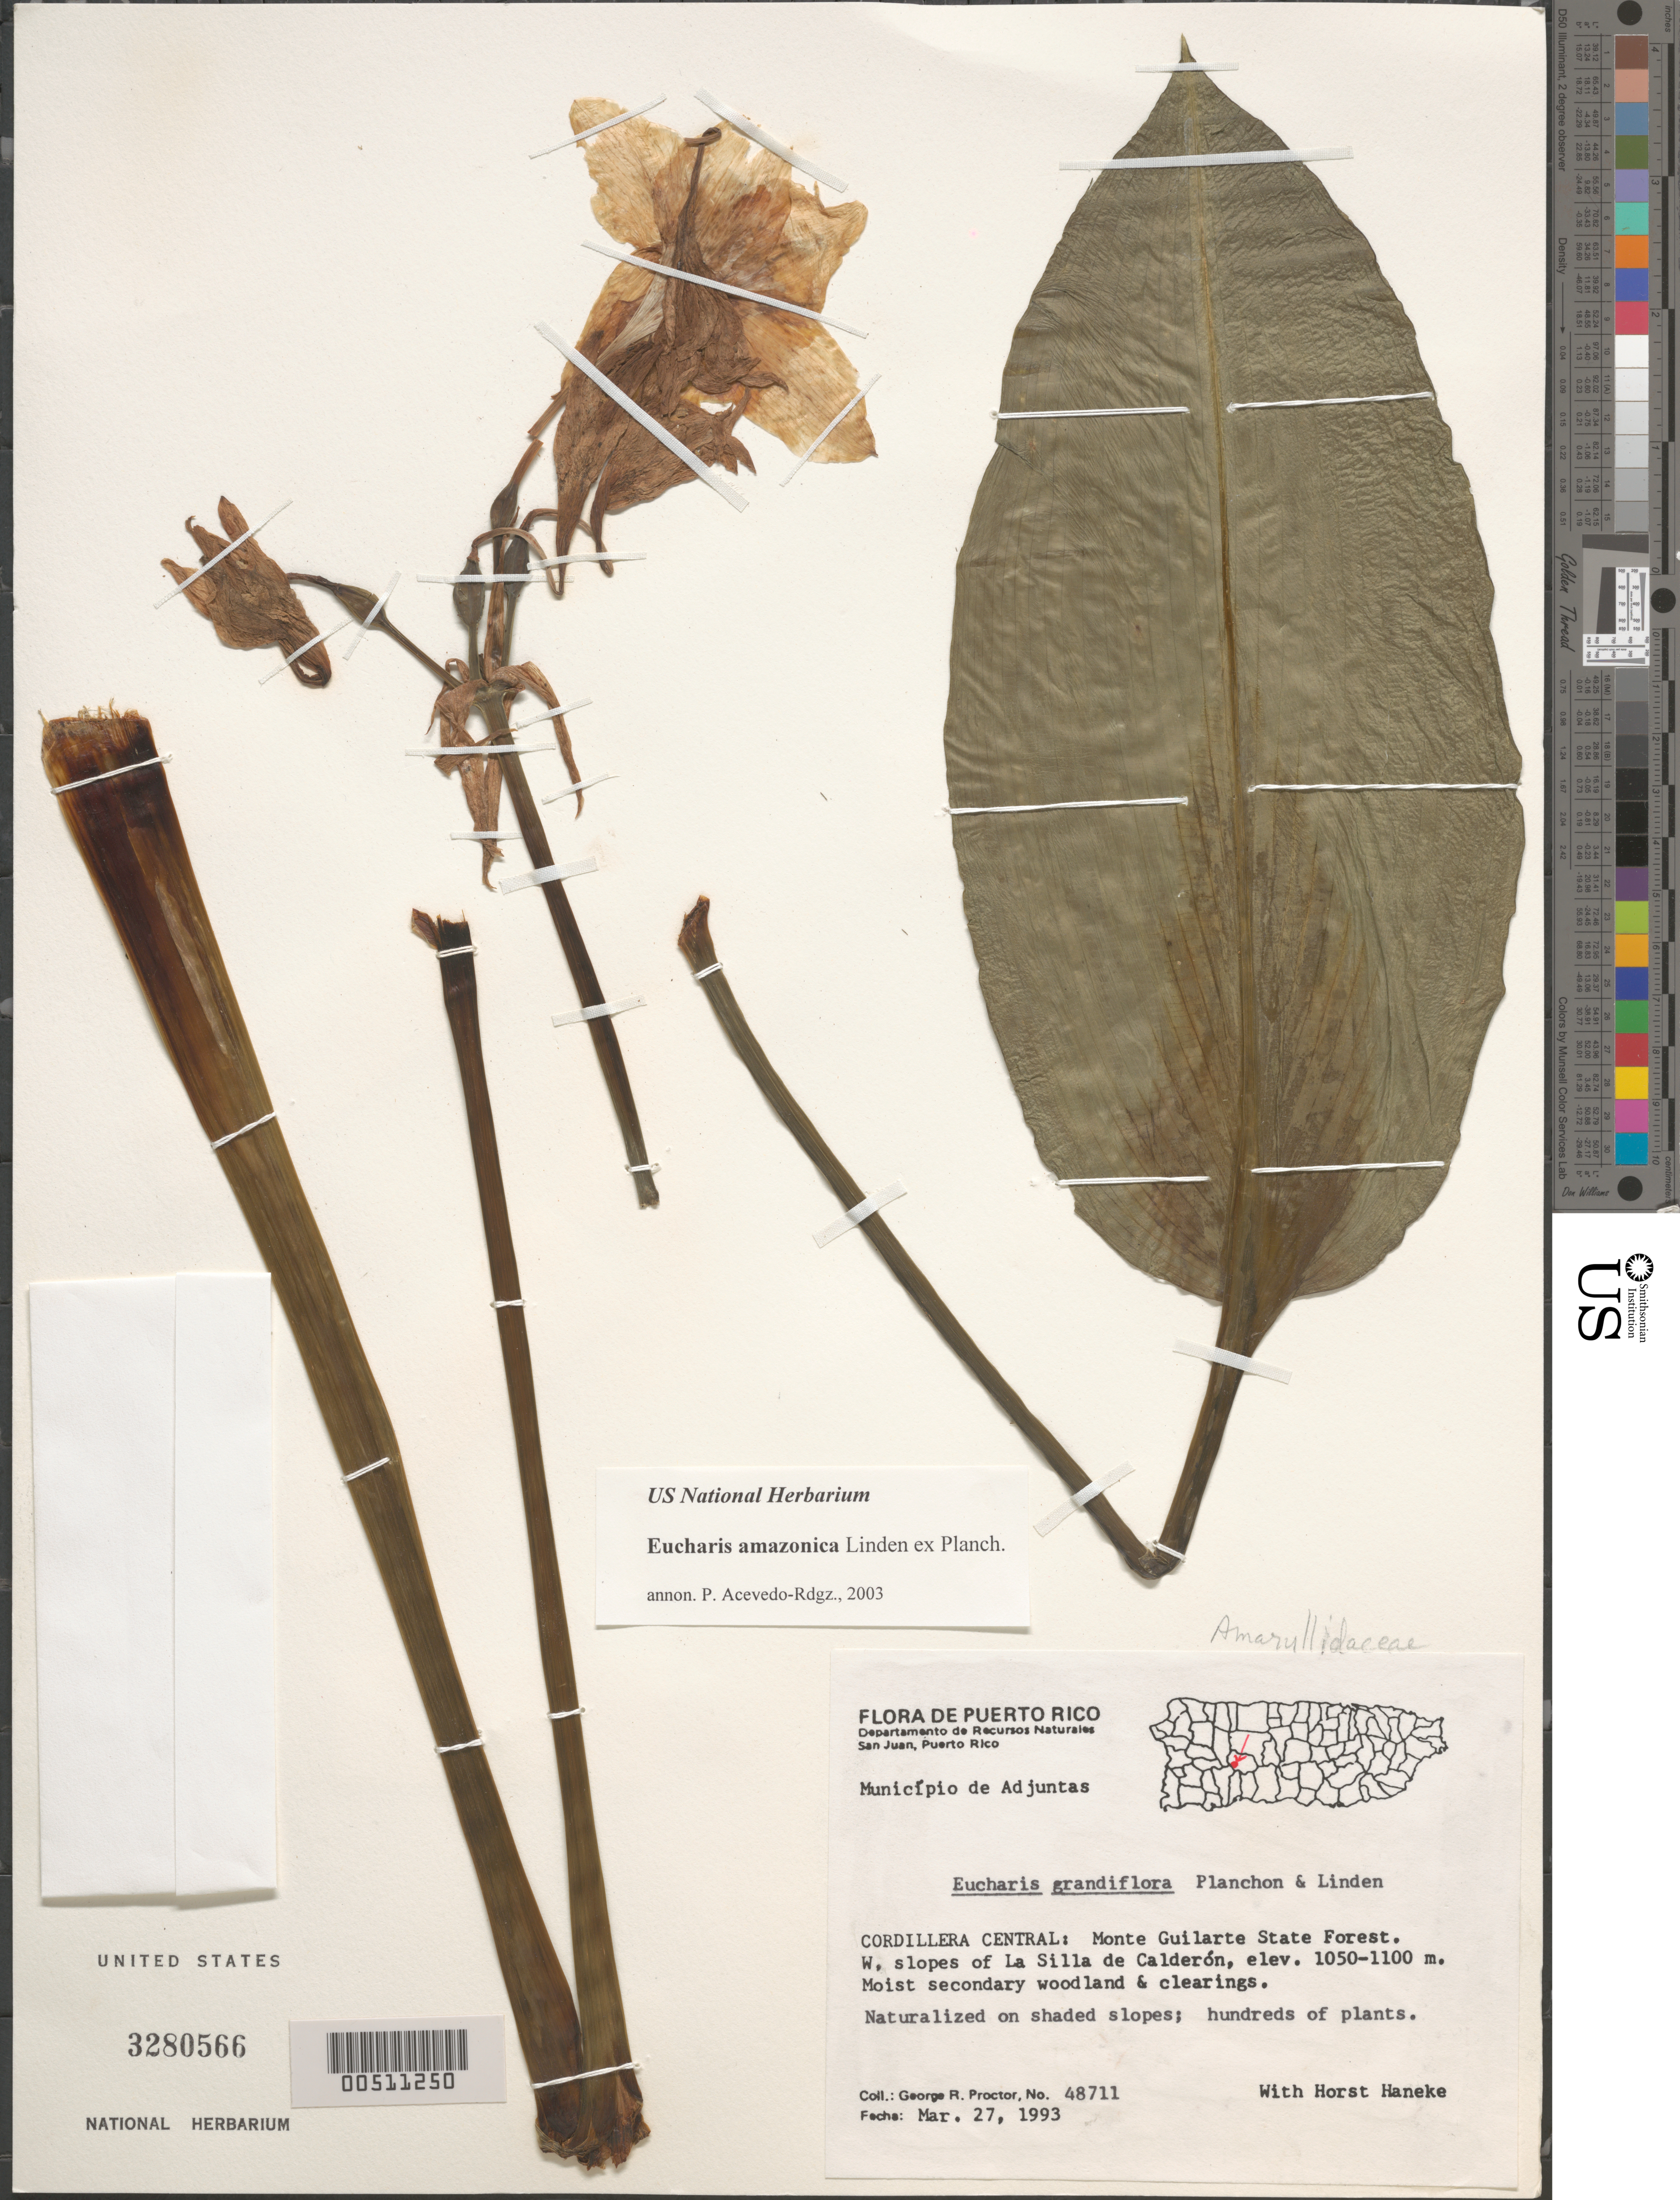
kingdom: Plantae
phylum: Tracheophyta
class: Liliopsida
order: Asparagales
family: Amaryllidaceae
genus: Eucharis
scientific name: Eucharis grandiflora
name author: Planch. & B.L. Linden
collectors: G. R. Proctor & H. Haneke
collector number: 48711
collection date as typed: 27 Mar 1993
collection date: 1993-03-27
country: Puerto Rico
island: Greater Antilles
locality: Monte guilarte state forest, la silla de calderon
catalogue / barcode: US 3280566